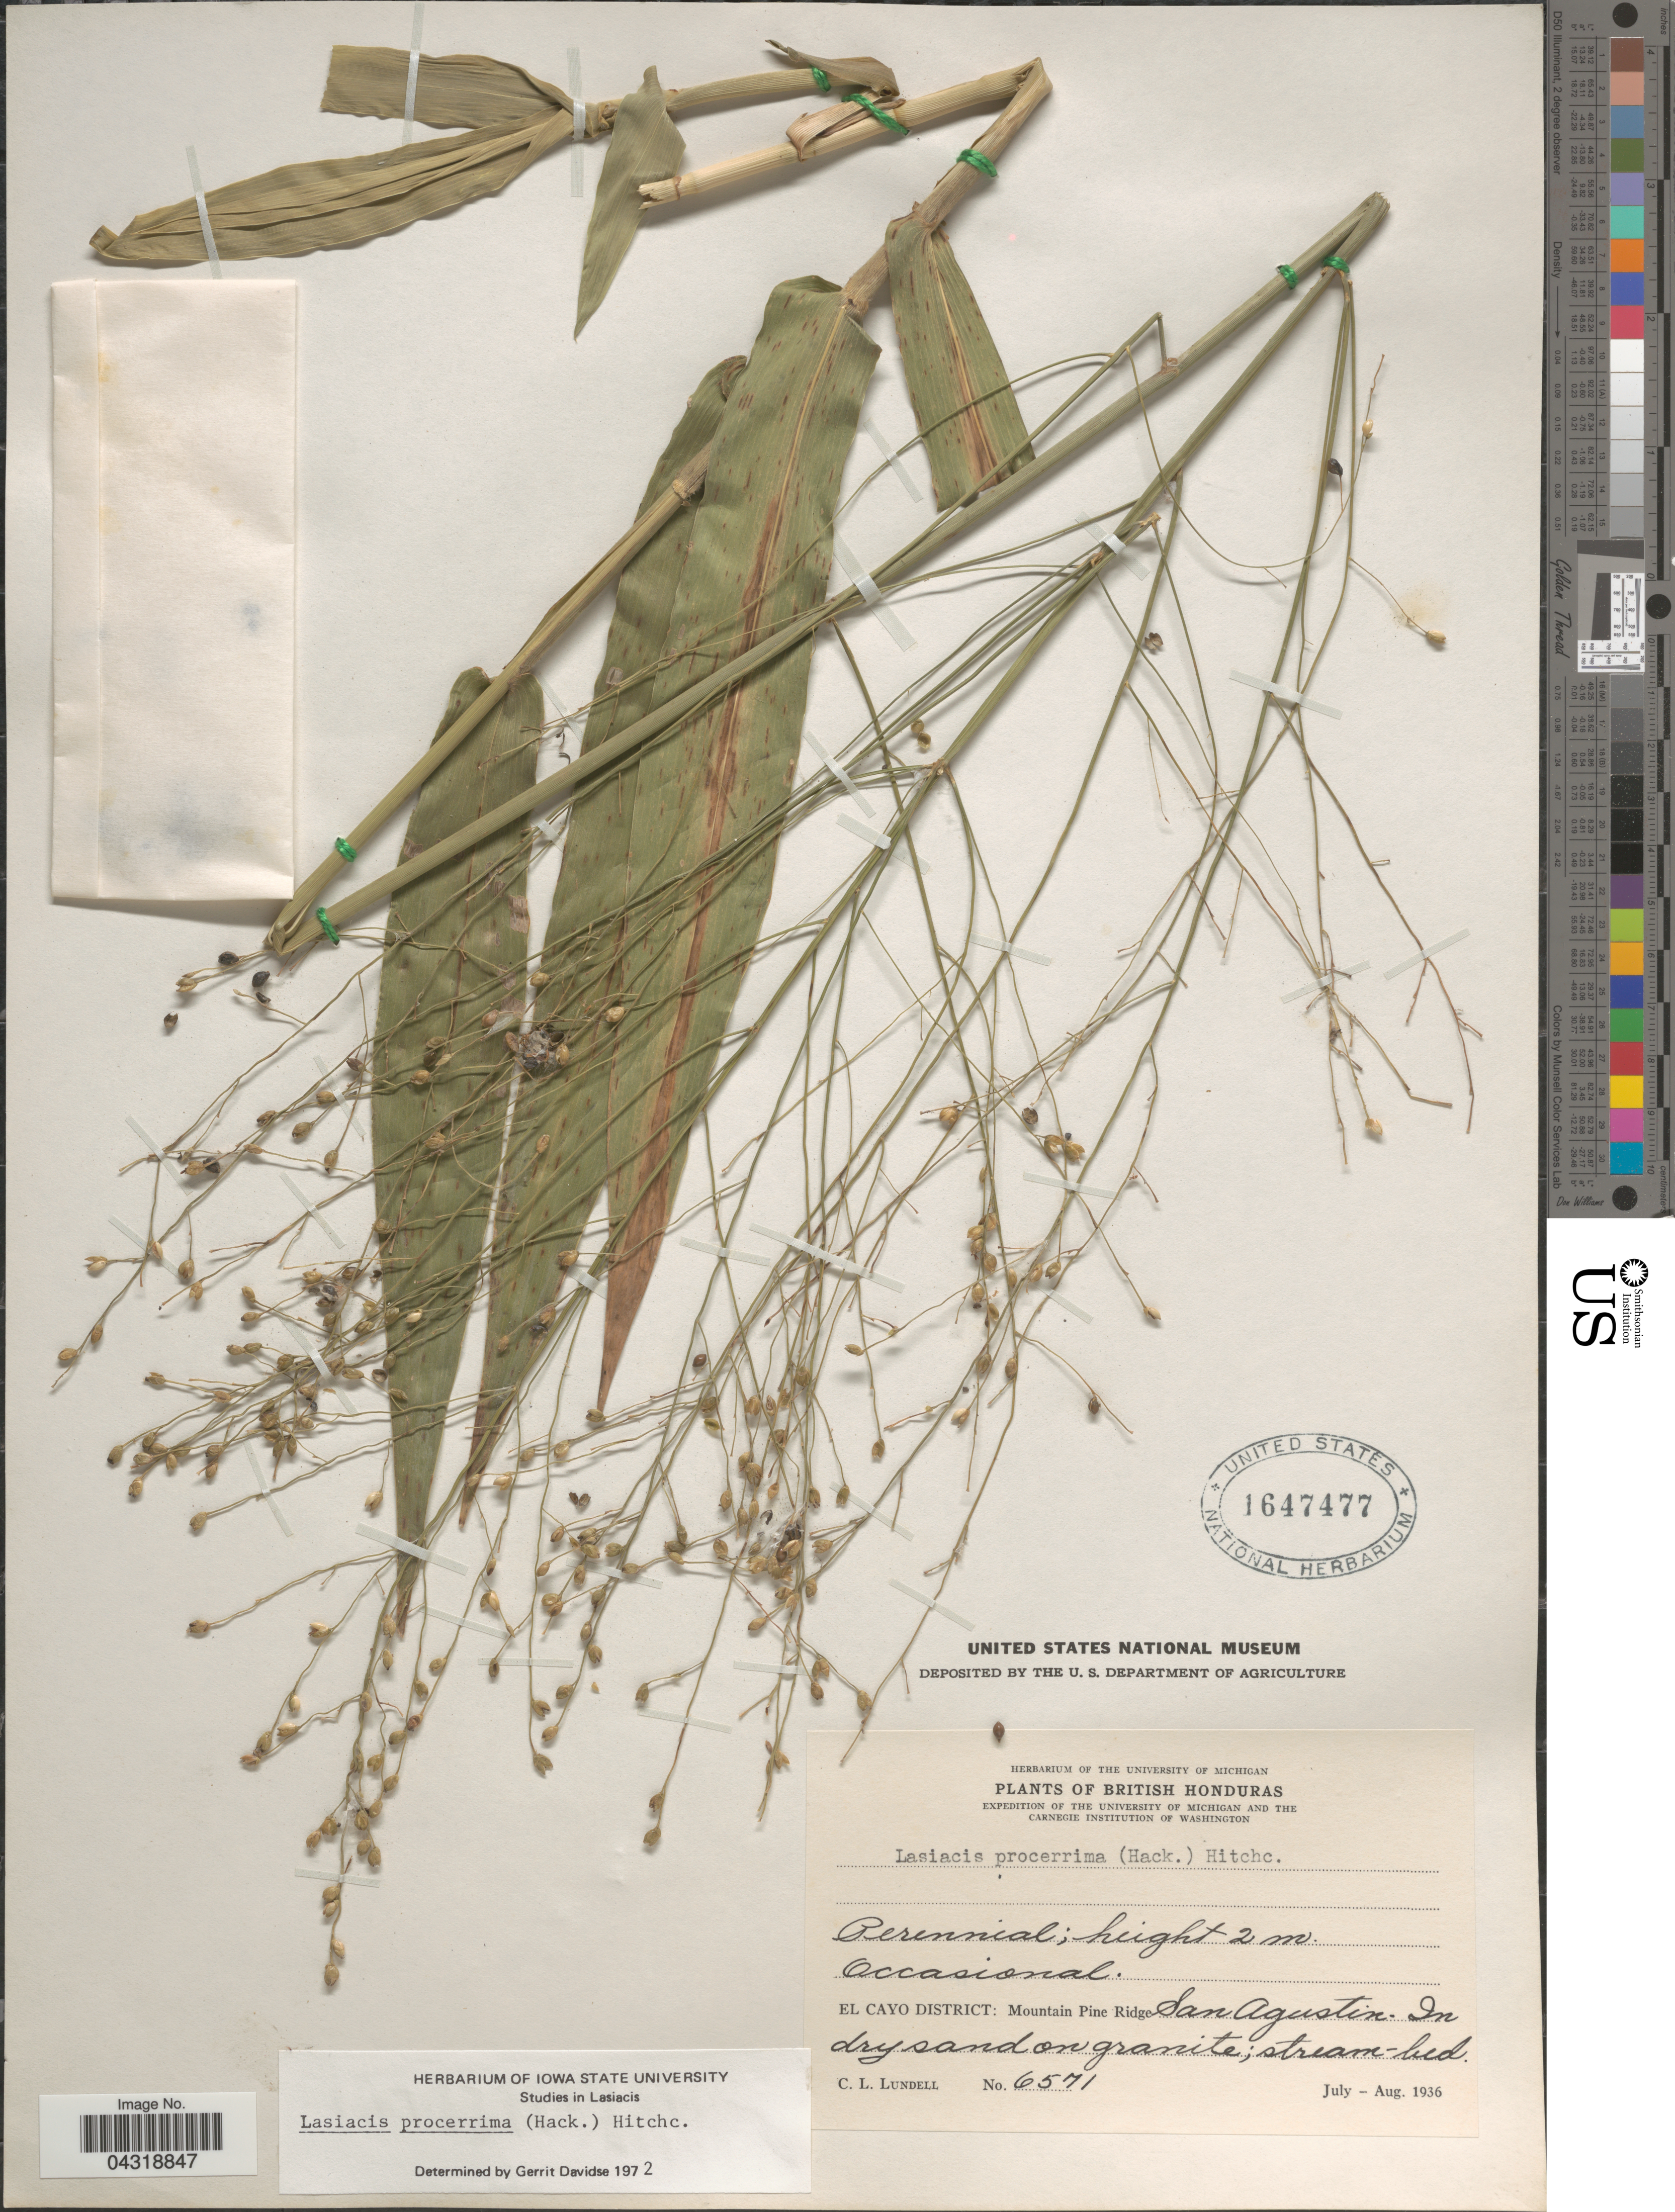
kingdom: Plantae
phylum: Tracheophyta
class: Liliopsida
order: Poales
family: Poaceae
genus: Lasiacis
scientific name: Lasiacis procerrima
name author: (Hack.) Hitchc.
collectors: C. L. Lundell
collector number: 6571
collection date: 1936-07/1936-08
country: Belize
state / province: Cayo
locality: British Honduras. Expedition of the University of Michigan and the Carnegie Institution of Washington. El Cayo District: Mountain Pine Ridge. San Agustin.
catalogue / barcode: US 1647477